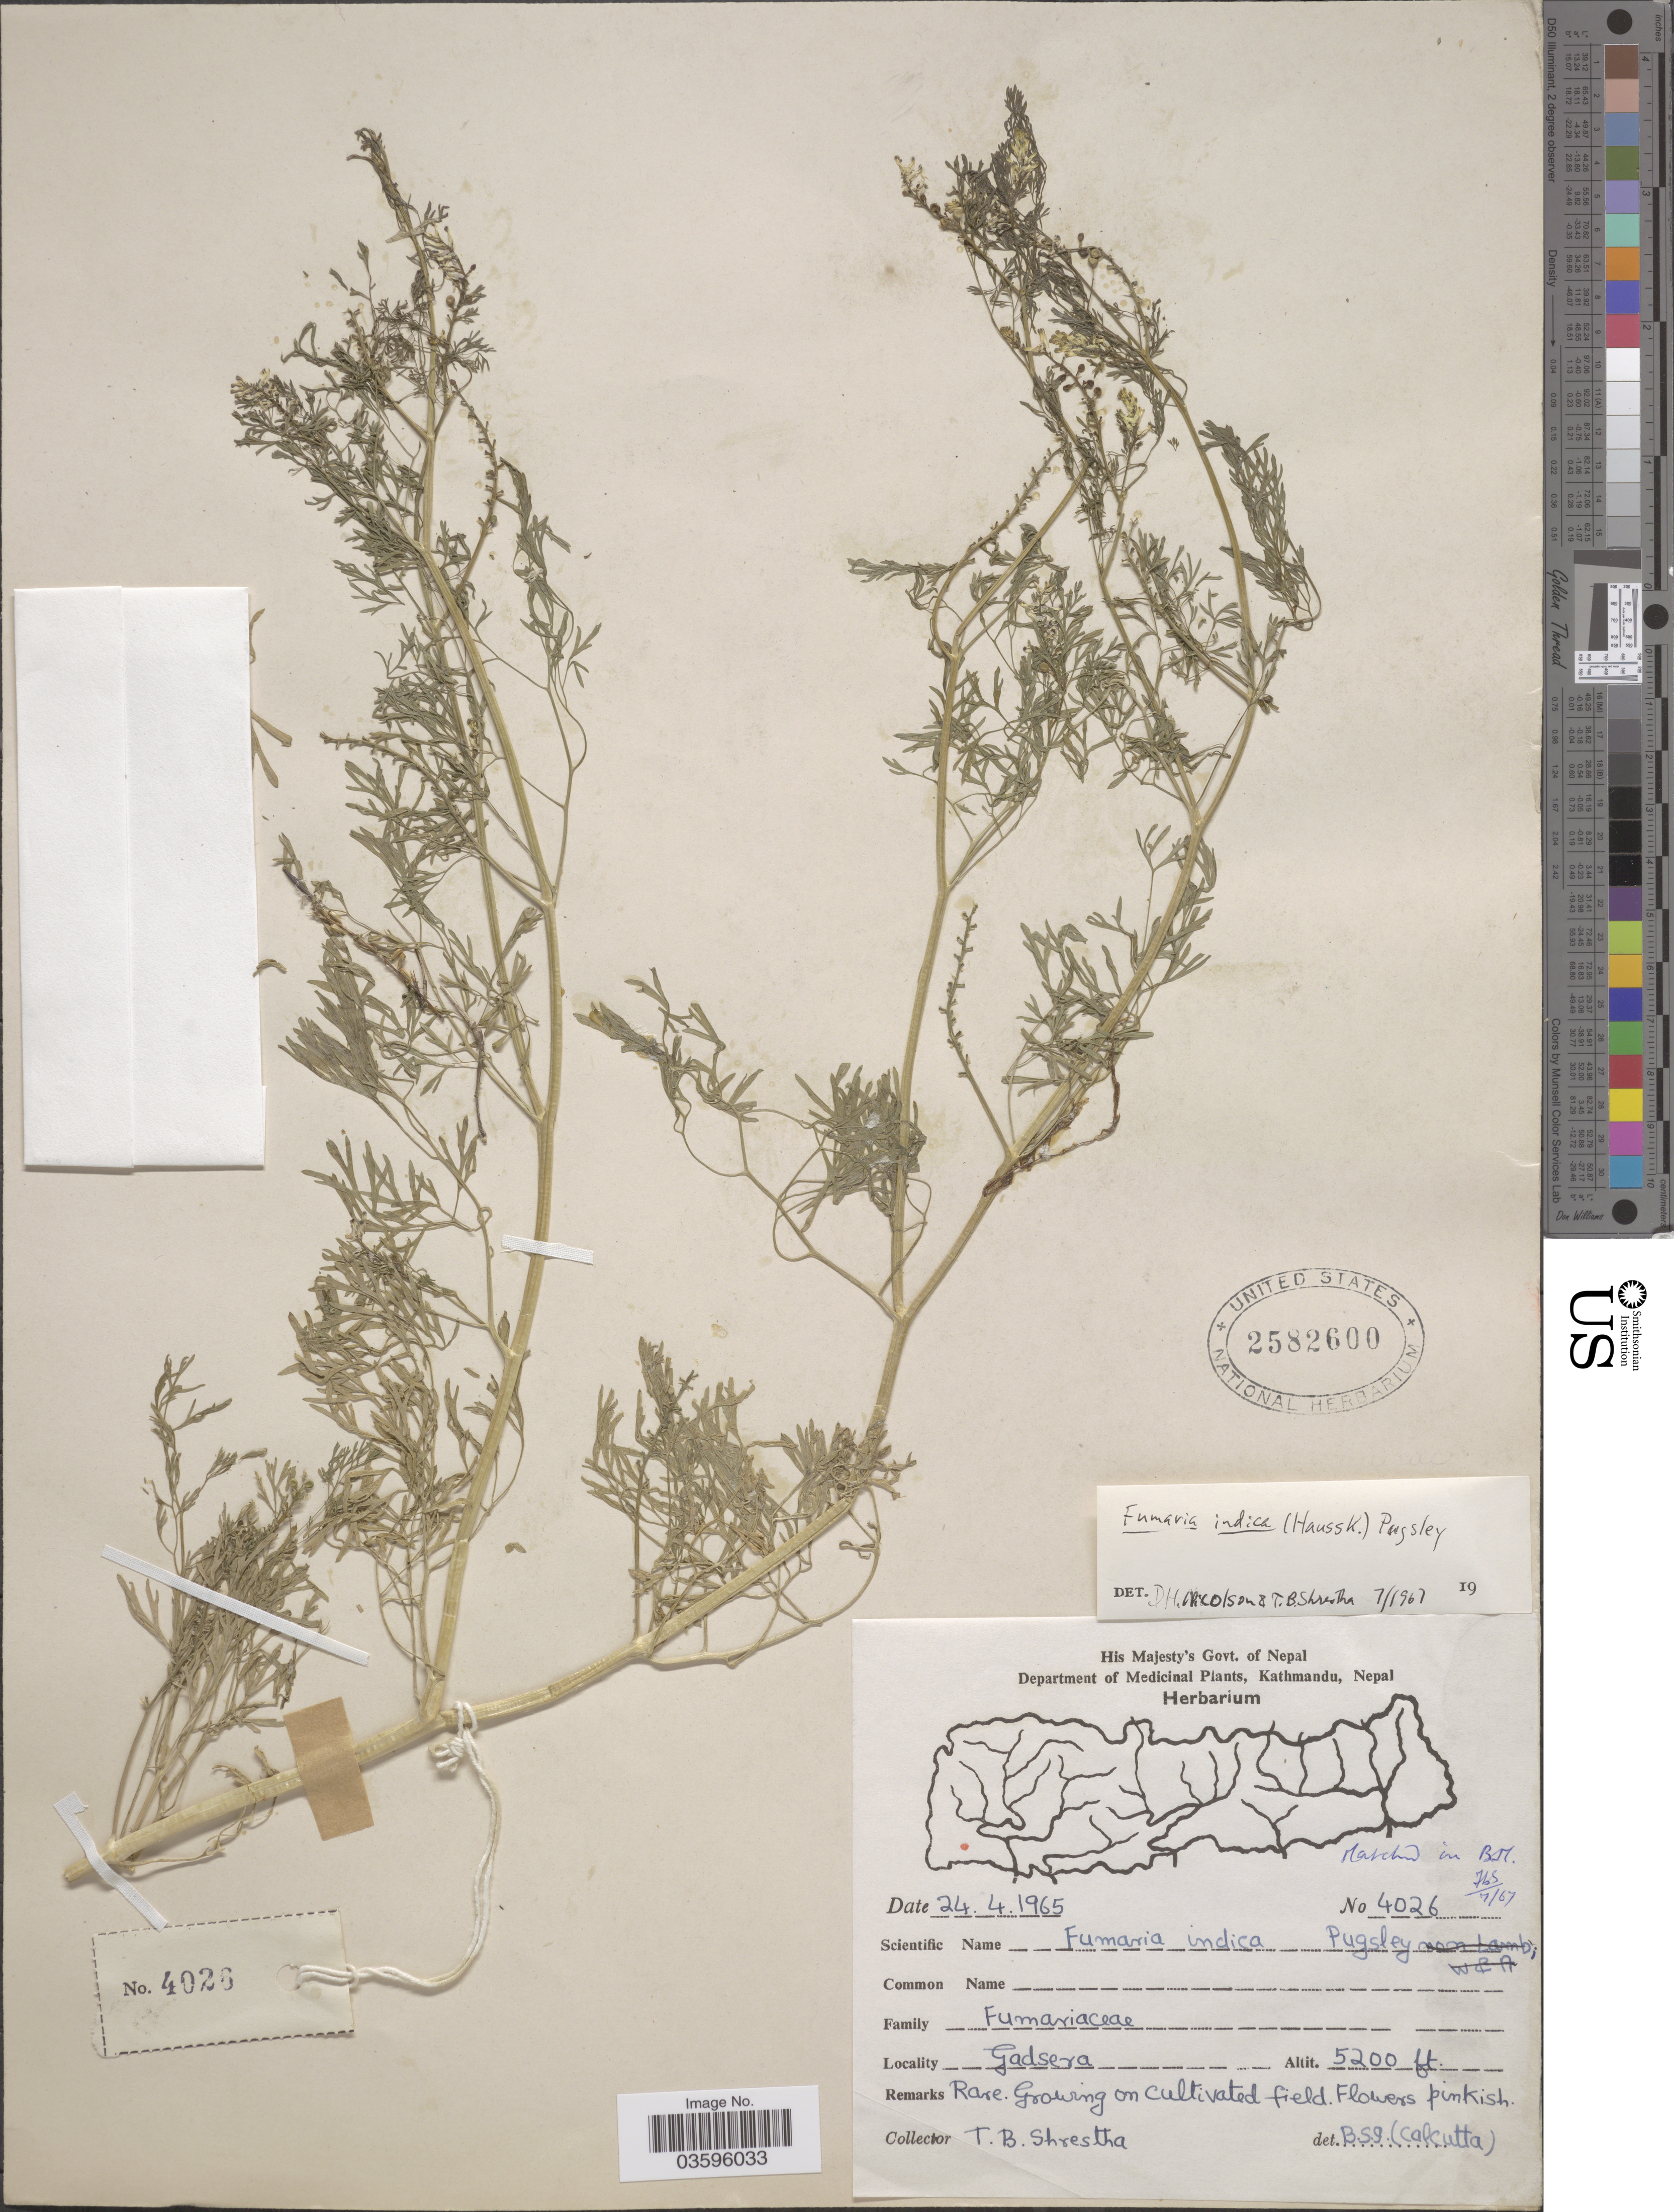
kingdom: Plantae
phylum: Tracheophyta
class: Magnoliopsida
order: Ranunculales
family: Papaveraceae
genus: Fumaria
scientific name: Fumaria indica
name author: (Hausskn.) Pugsley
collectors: T. B. Shrestha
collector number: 4026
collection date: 1965-04-24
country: Nepal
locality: Gadsera.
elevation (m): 1585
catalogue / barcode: US 2582600